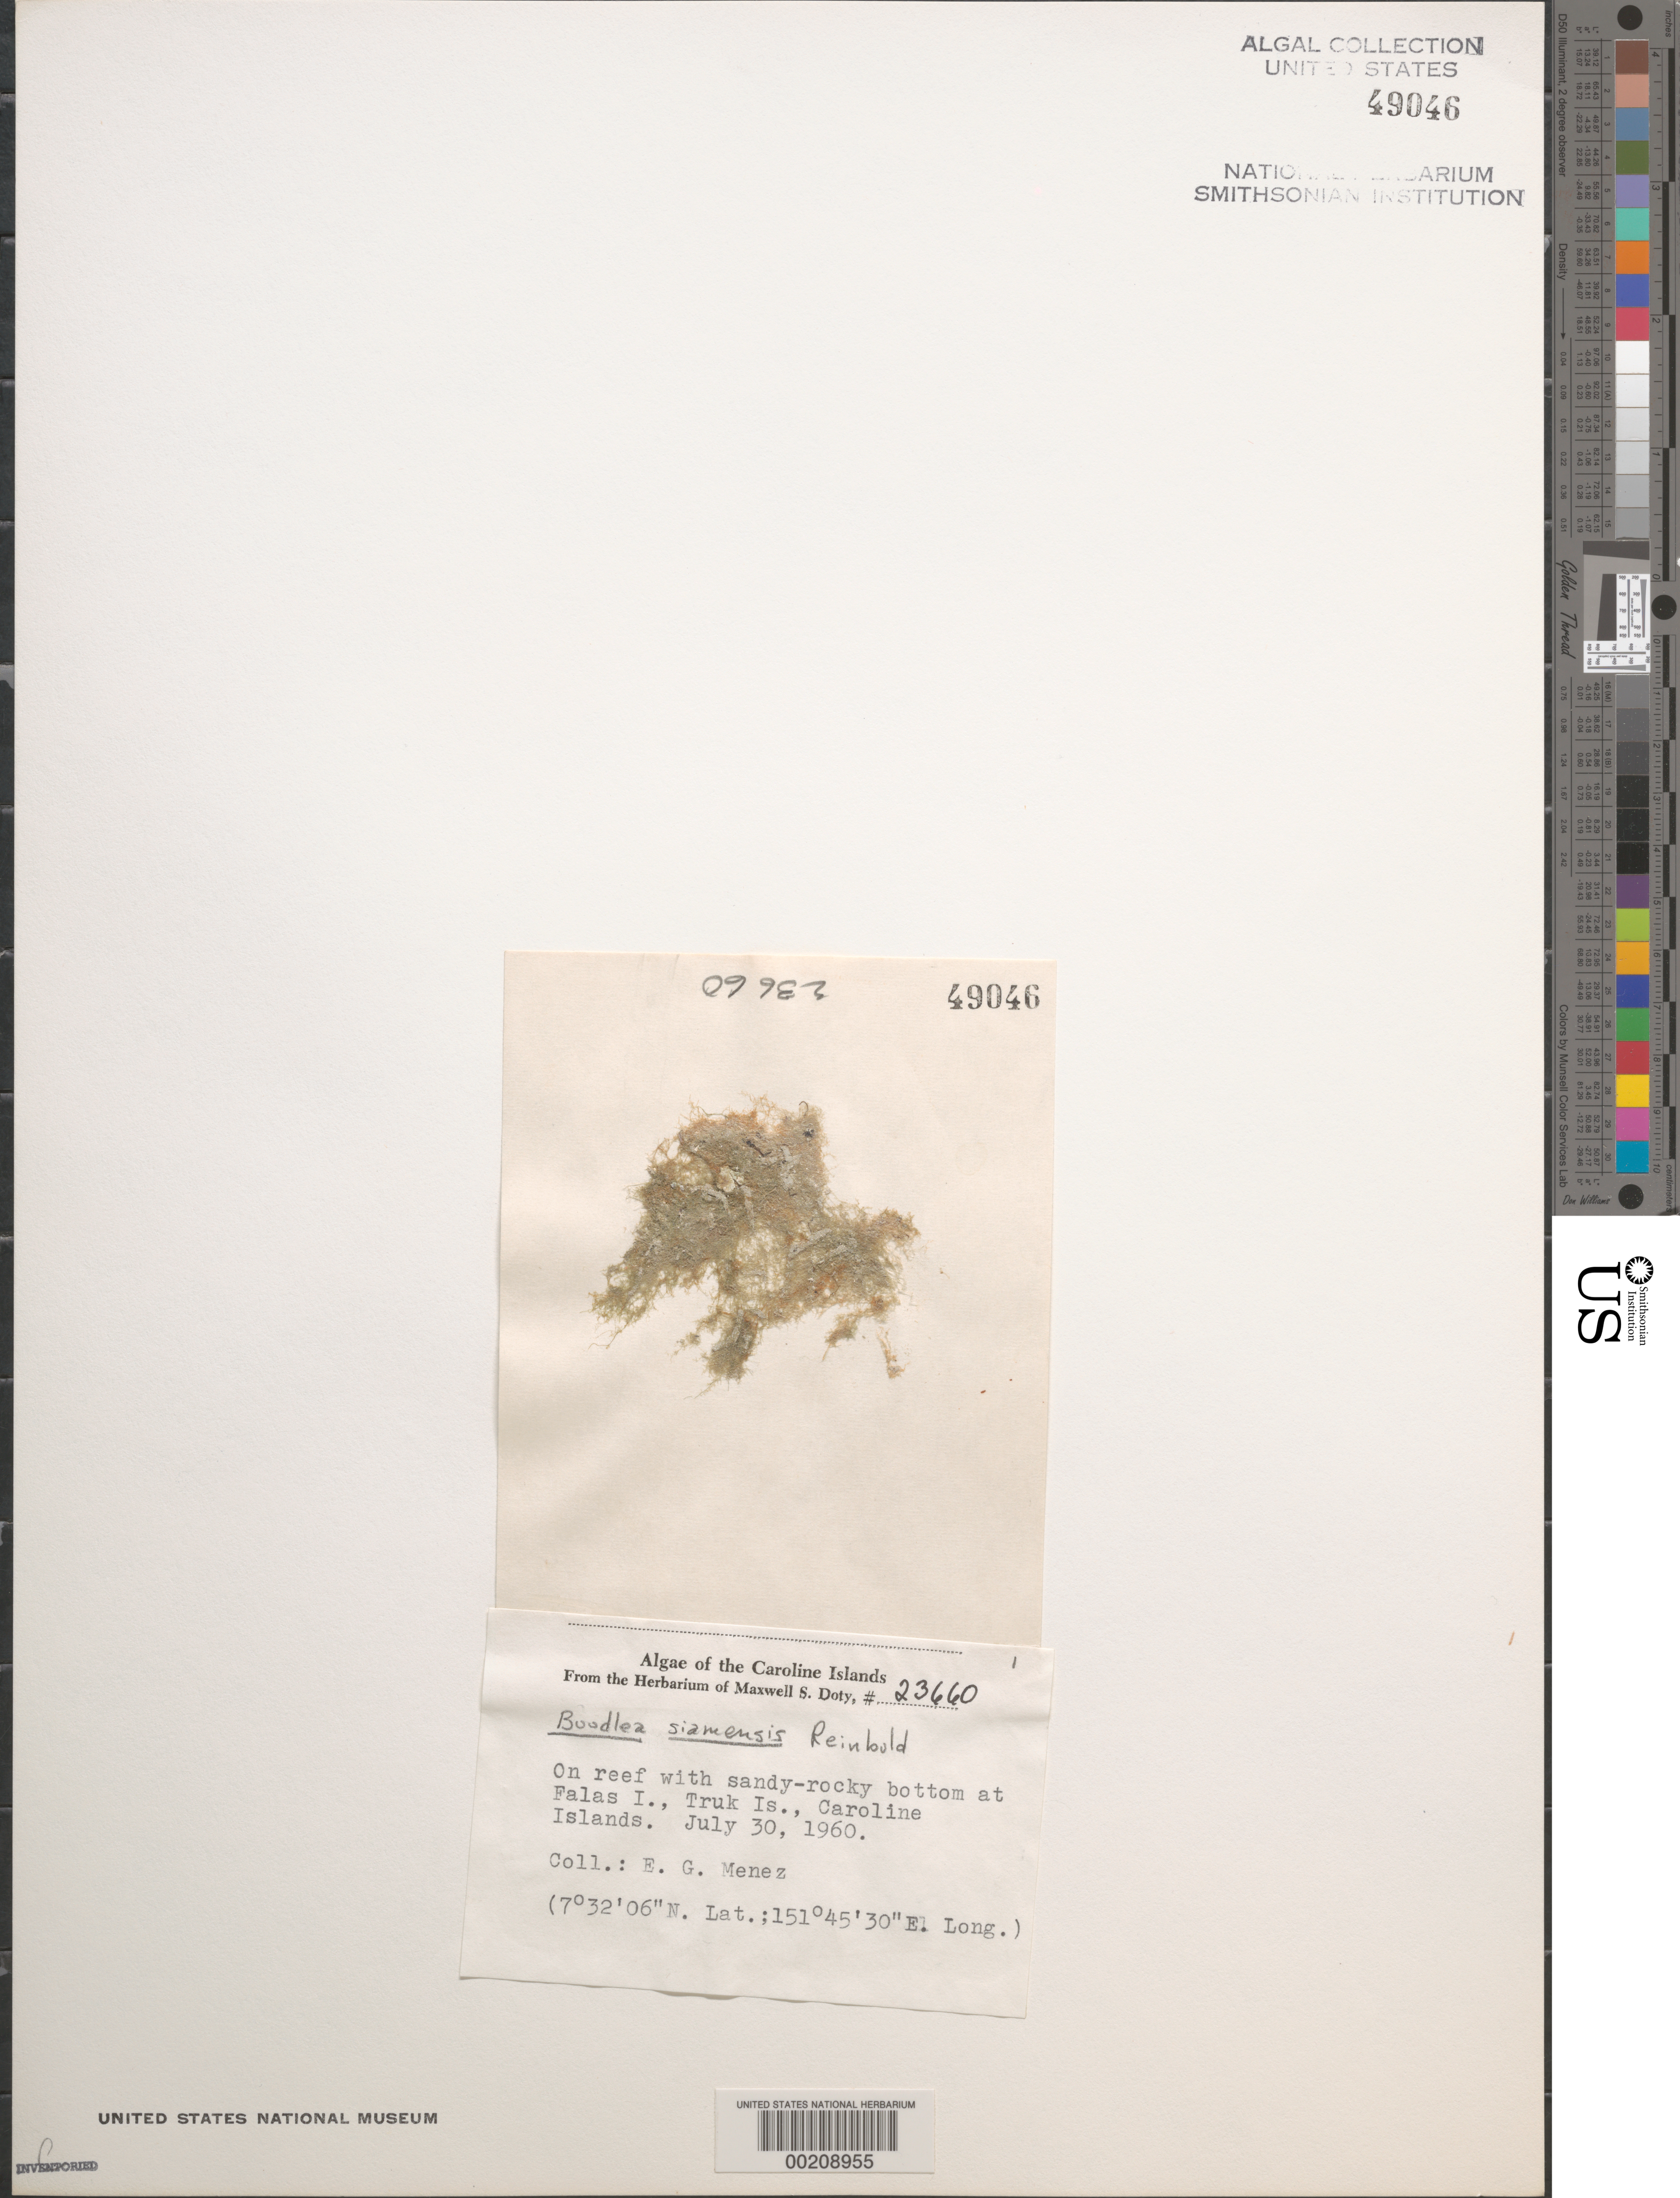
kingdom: Plantae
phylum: Chlorophyta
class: Ulvophyceae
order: Siphonocladales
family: Boodleaceae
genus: Boodlea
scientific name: Boodlea siamensis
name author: Reinbold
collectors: Meñez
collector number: MSD 23660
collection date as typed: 30 Jul 1960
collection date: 1960-07-30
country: Micronesia, Federated States of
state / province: Truk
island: Falas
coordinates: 7 32' 06" N, 151 45' 30" E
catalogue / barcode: US 49046